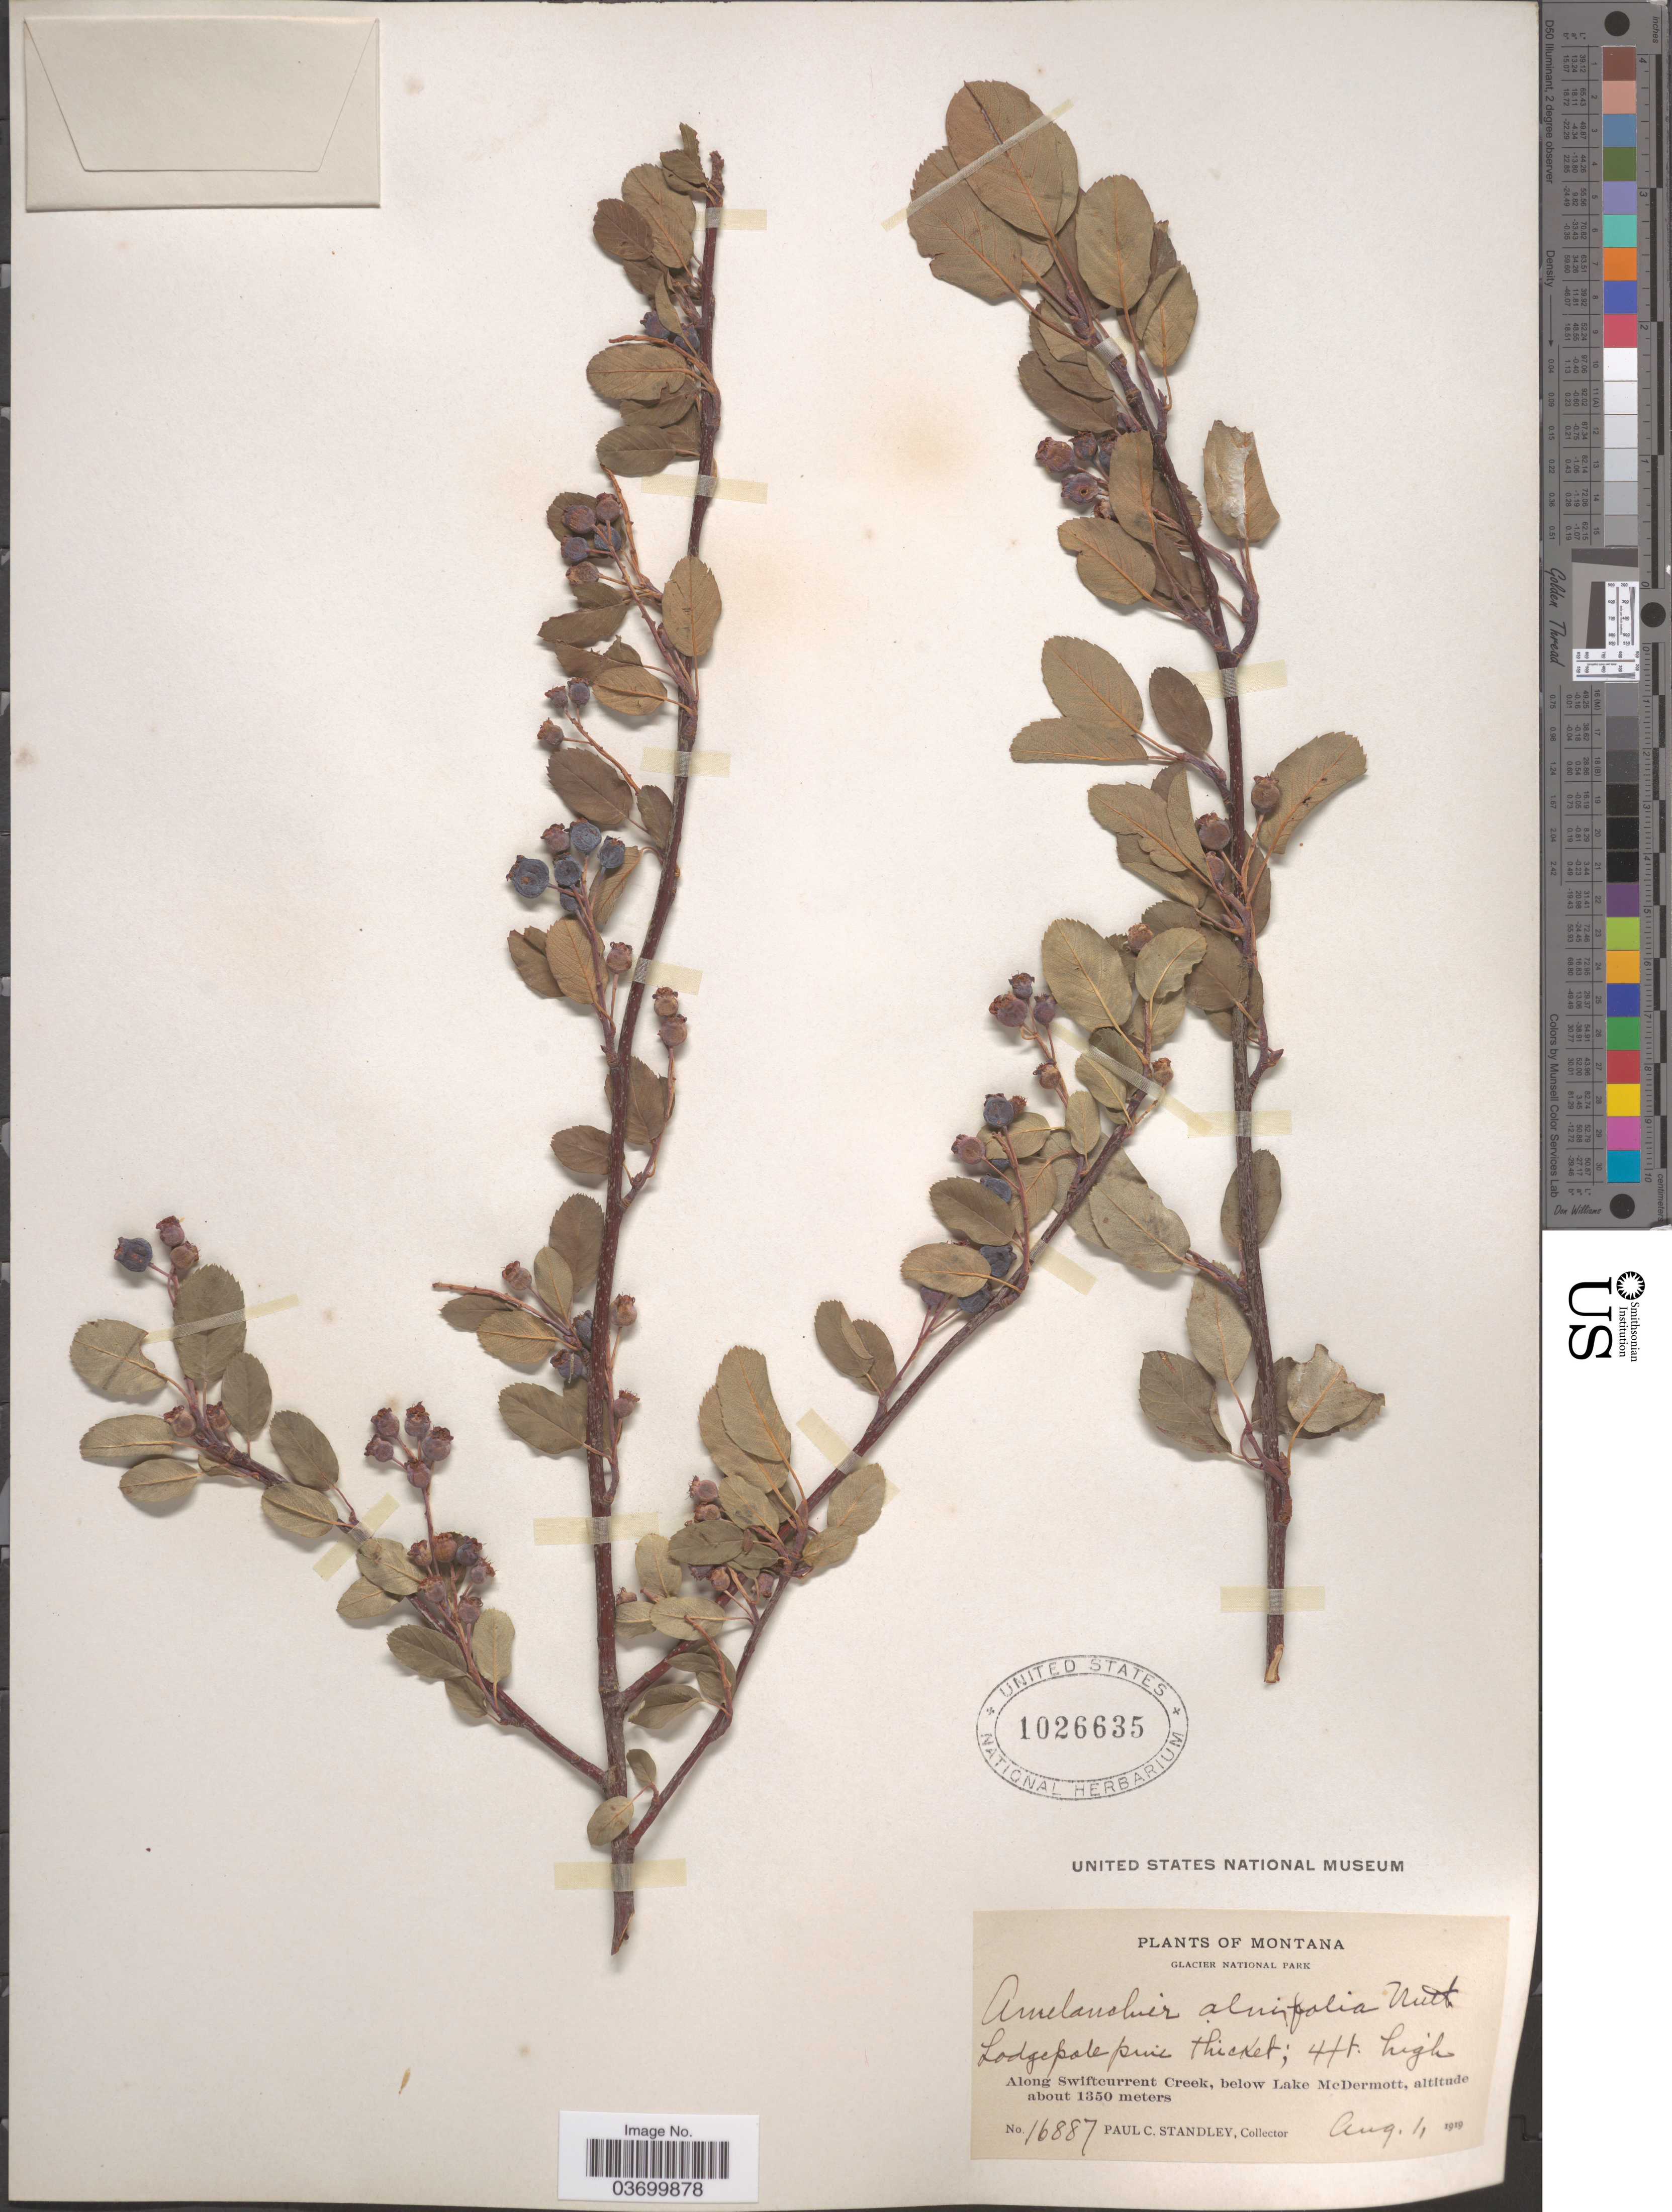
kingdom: Plantae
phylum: Tracheophyta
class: Magnoliopsida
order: Rosales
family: Rosaceae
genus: Amelanchier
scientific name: Amelanchier alnifolia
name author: (Nutt.) Nutt. ex M. Roem.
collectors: P. C. Standley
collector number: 16887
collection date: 1919-08-01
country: United States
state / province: Montana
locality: Glacier National Park. Along Swiftcurrent Creek, below Lake McDermott.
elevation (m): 1350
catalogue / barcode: US 1026635